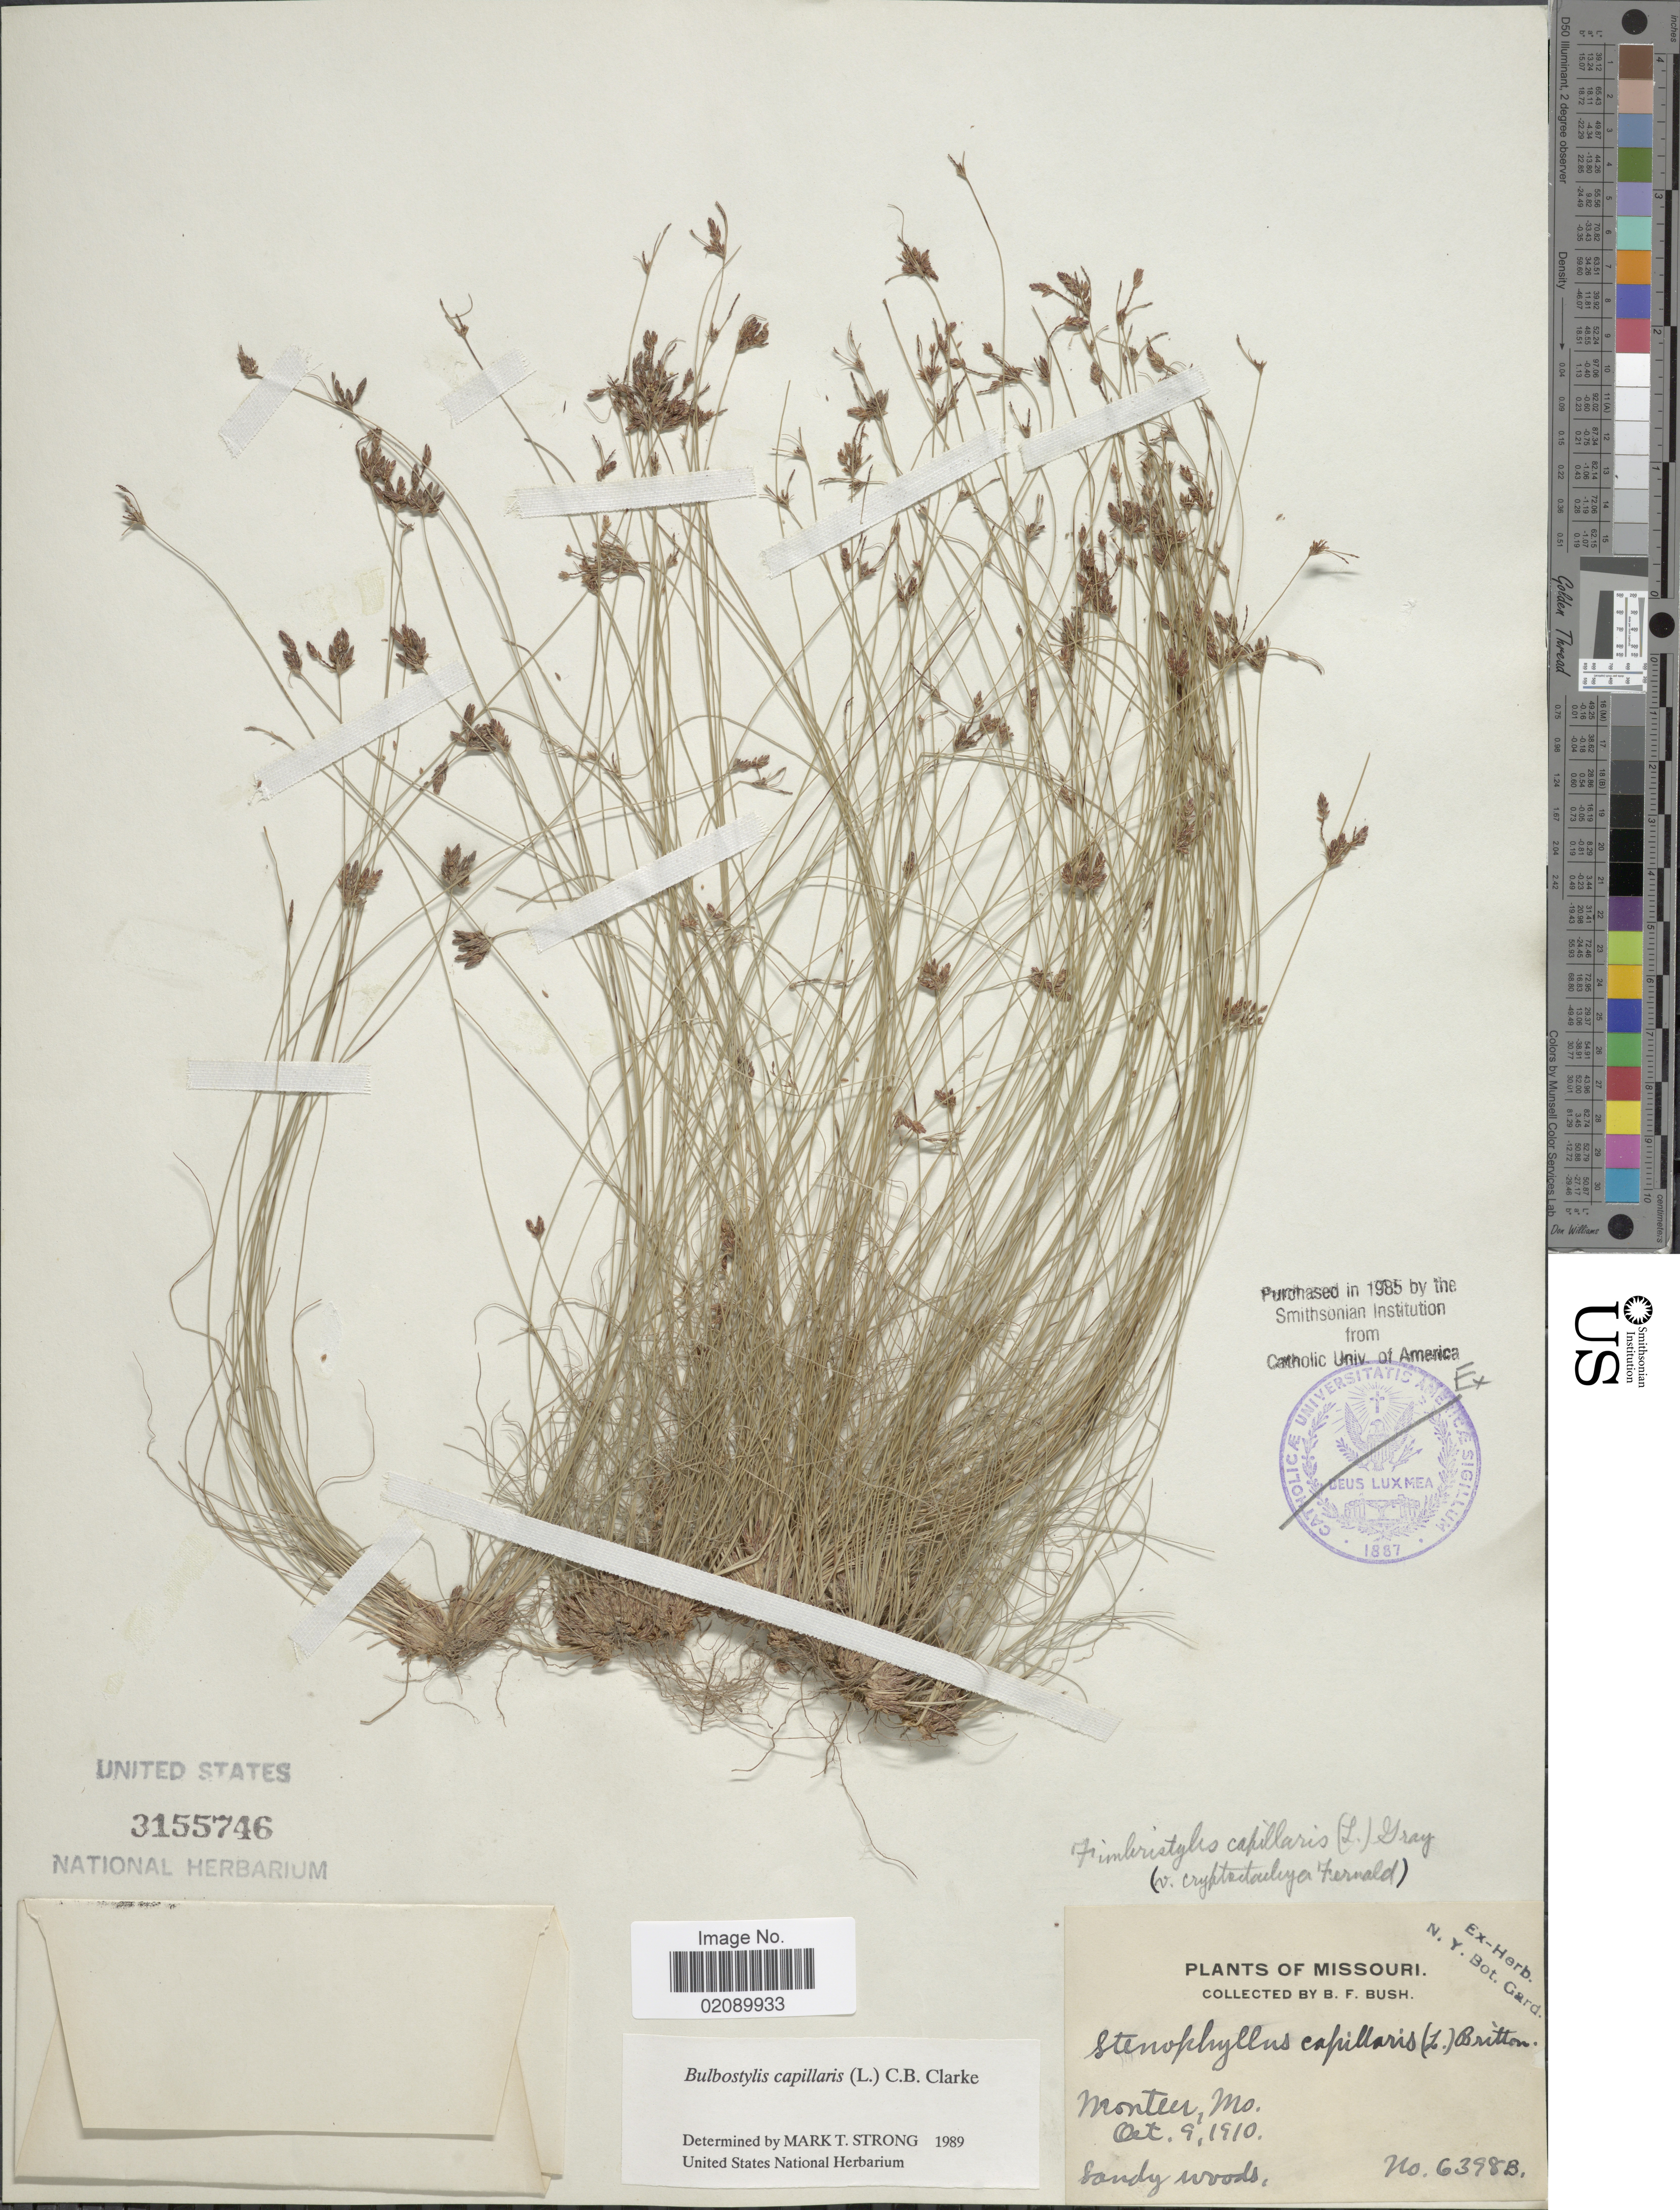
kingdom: Plantae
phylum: Tracheophyta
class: Liliopsida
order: Poales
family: Cyperaceae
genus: Bulbostylis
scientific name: Bulbostylis capillaris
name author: (L.) Kunth ex C.B. Clarke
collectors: B. F. Bush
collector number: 6398B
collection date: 1910-10-09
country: United States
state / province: Missouri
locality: Monteer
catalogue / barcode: US 3155746